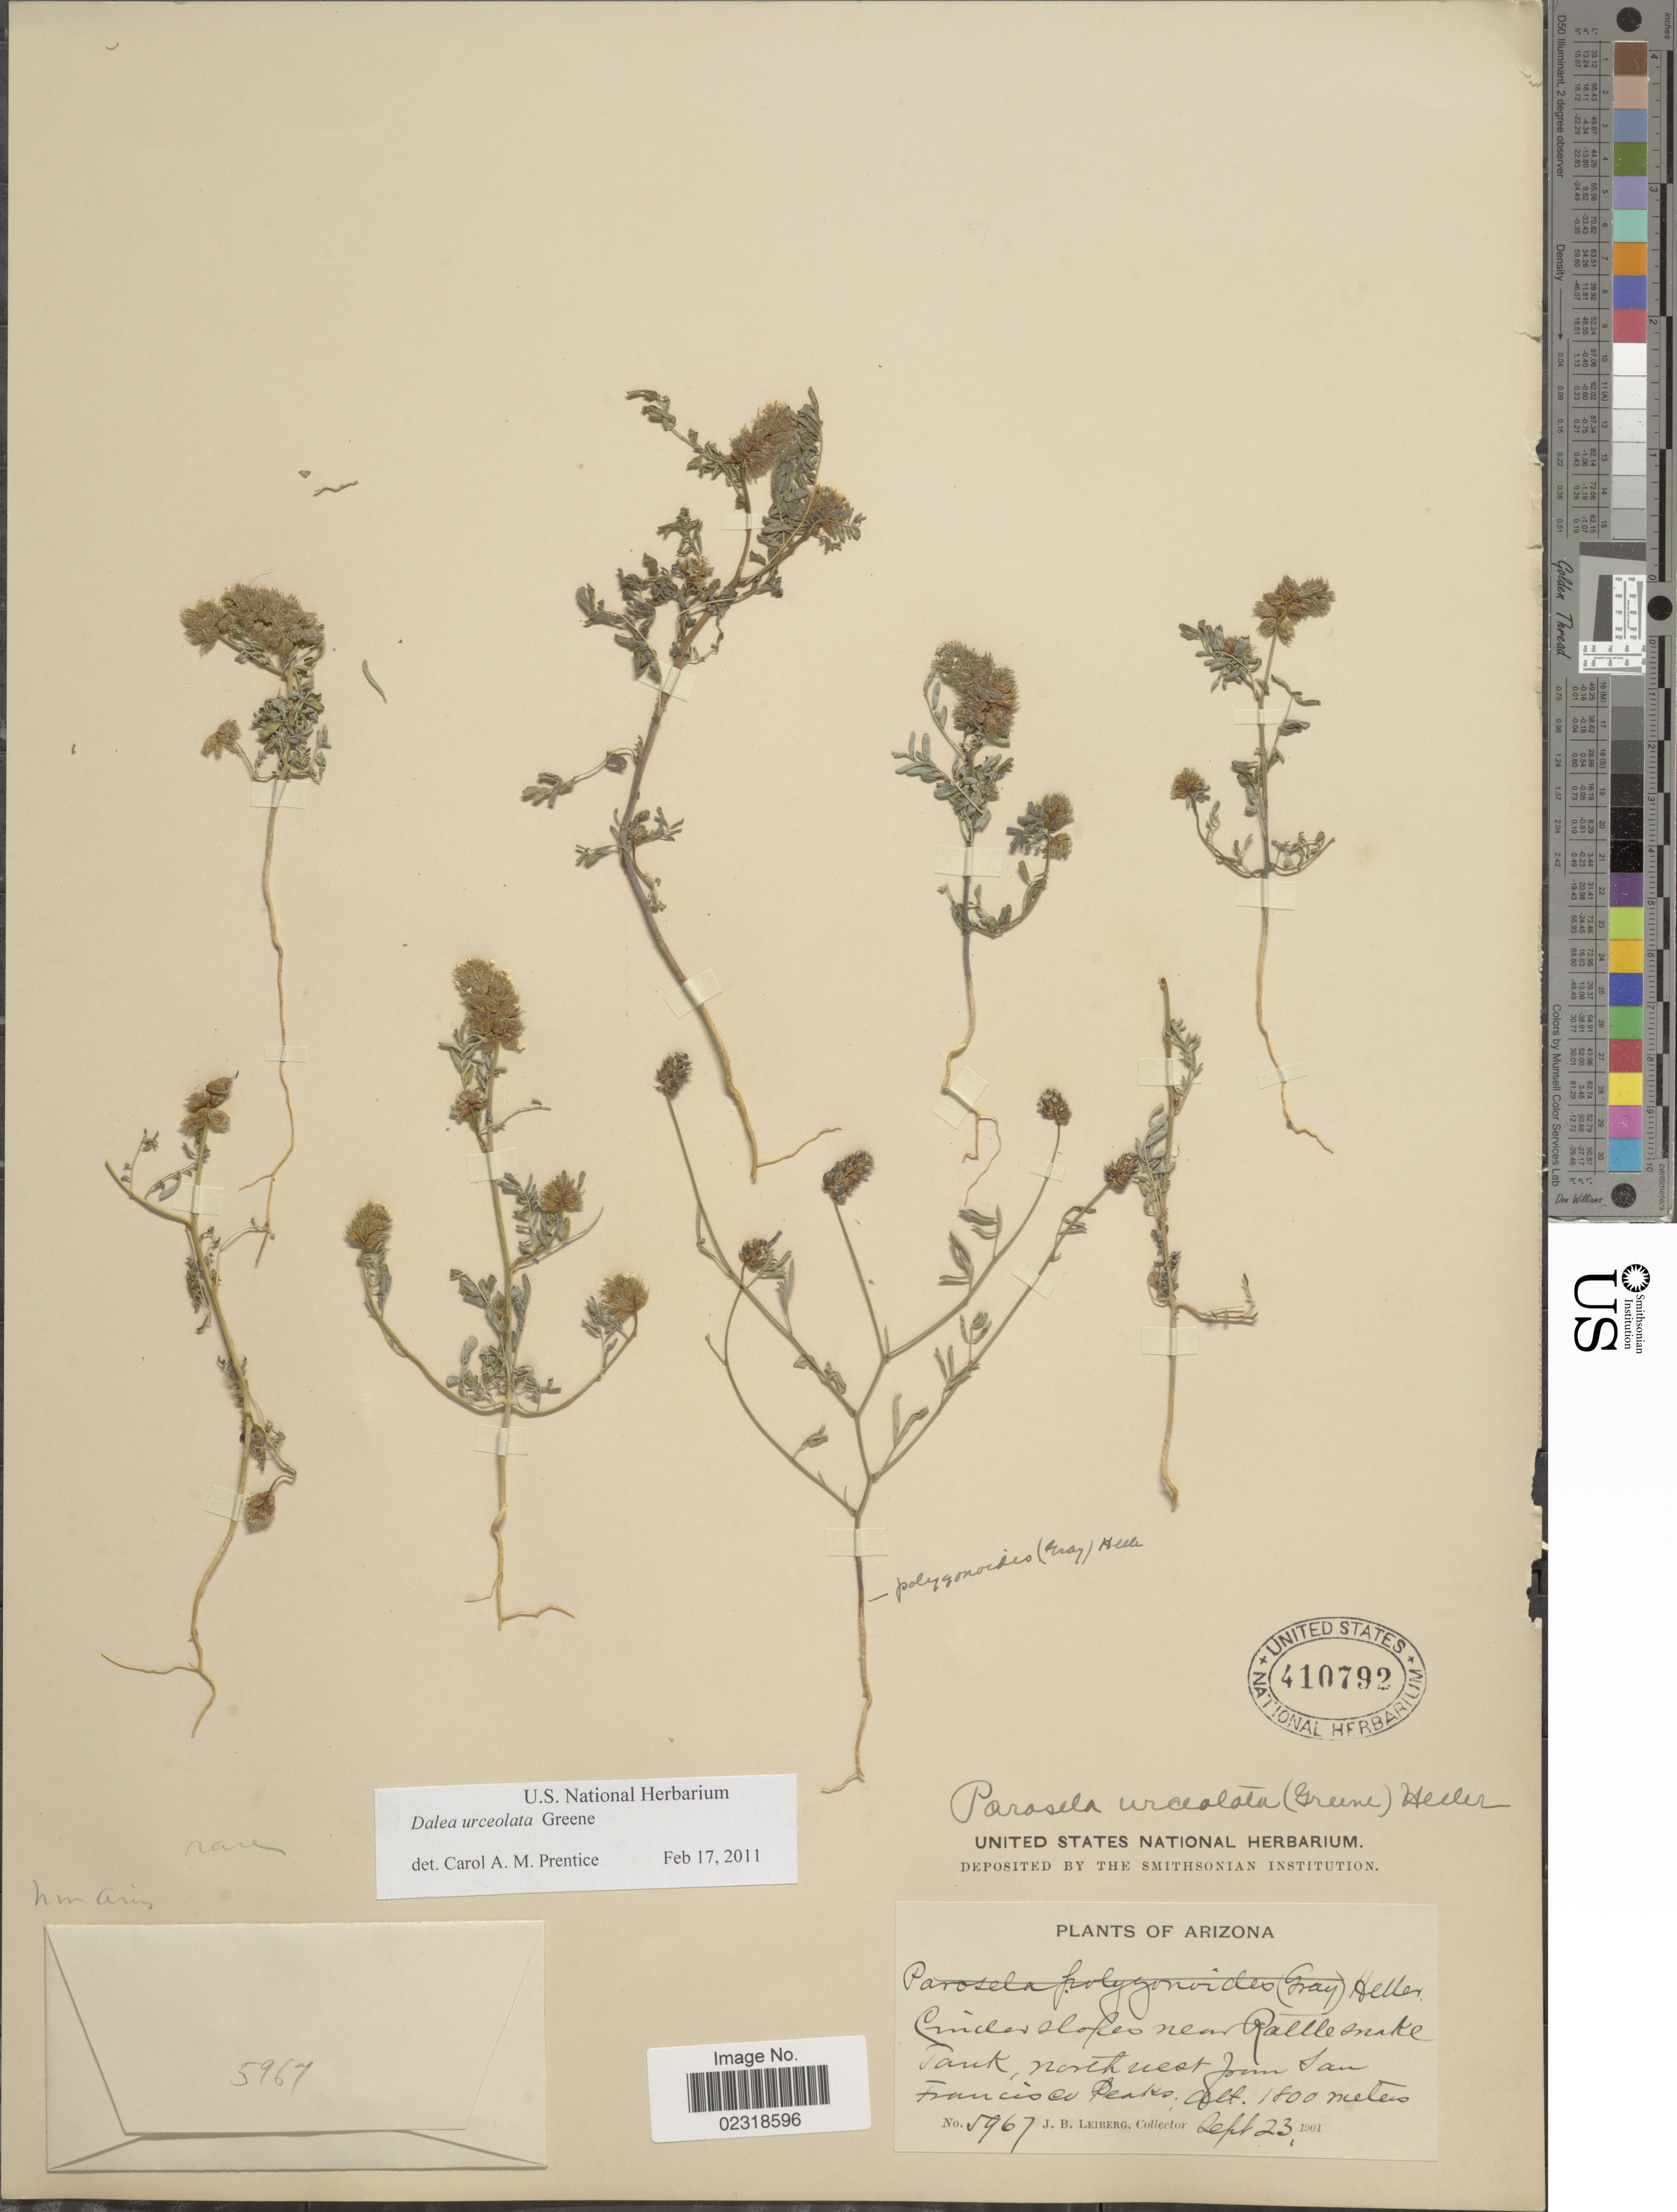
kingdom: Plantae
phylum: Tracheophyta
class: Magnoliopsida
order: Fabales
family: Fabaceae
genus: Dalea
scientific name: Dalea urceolata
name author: Greene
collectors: J. B. Leiberg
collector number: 5967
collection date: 1901-09-23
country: United States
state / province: Arizona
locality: Cinder slopes near Rattlesnake Tank, northwest from San Francisco Peaks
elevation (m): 1800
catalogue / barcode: US 410792